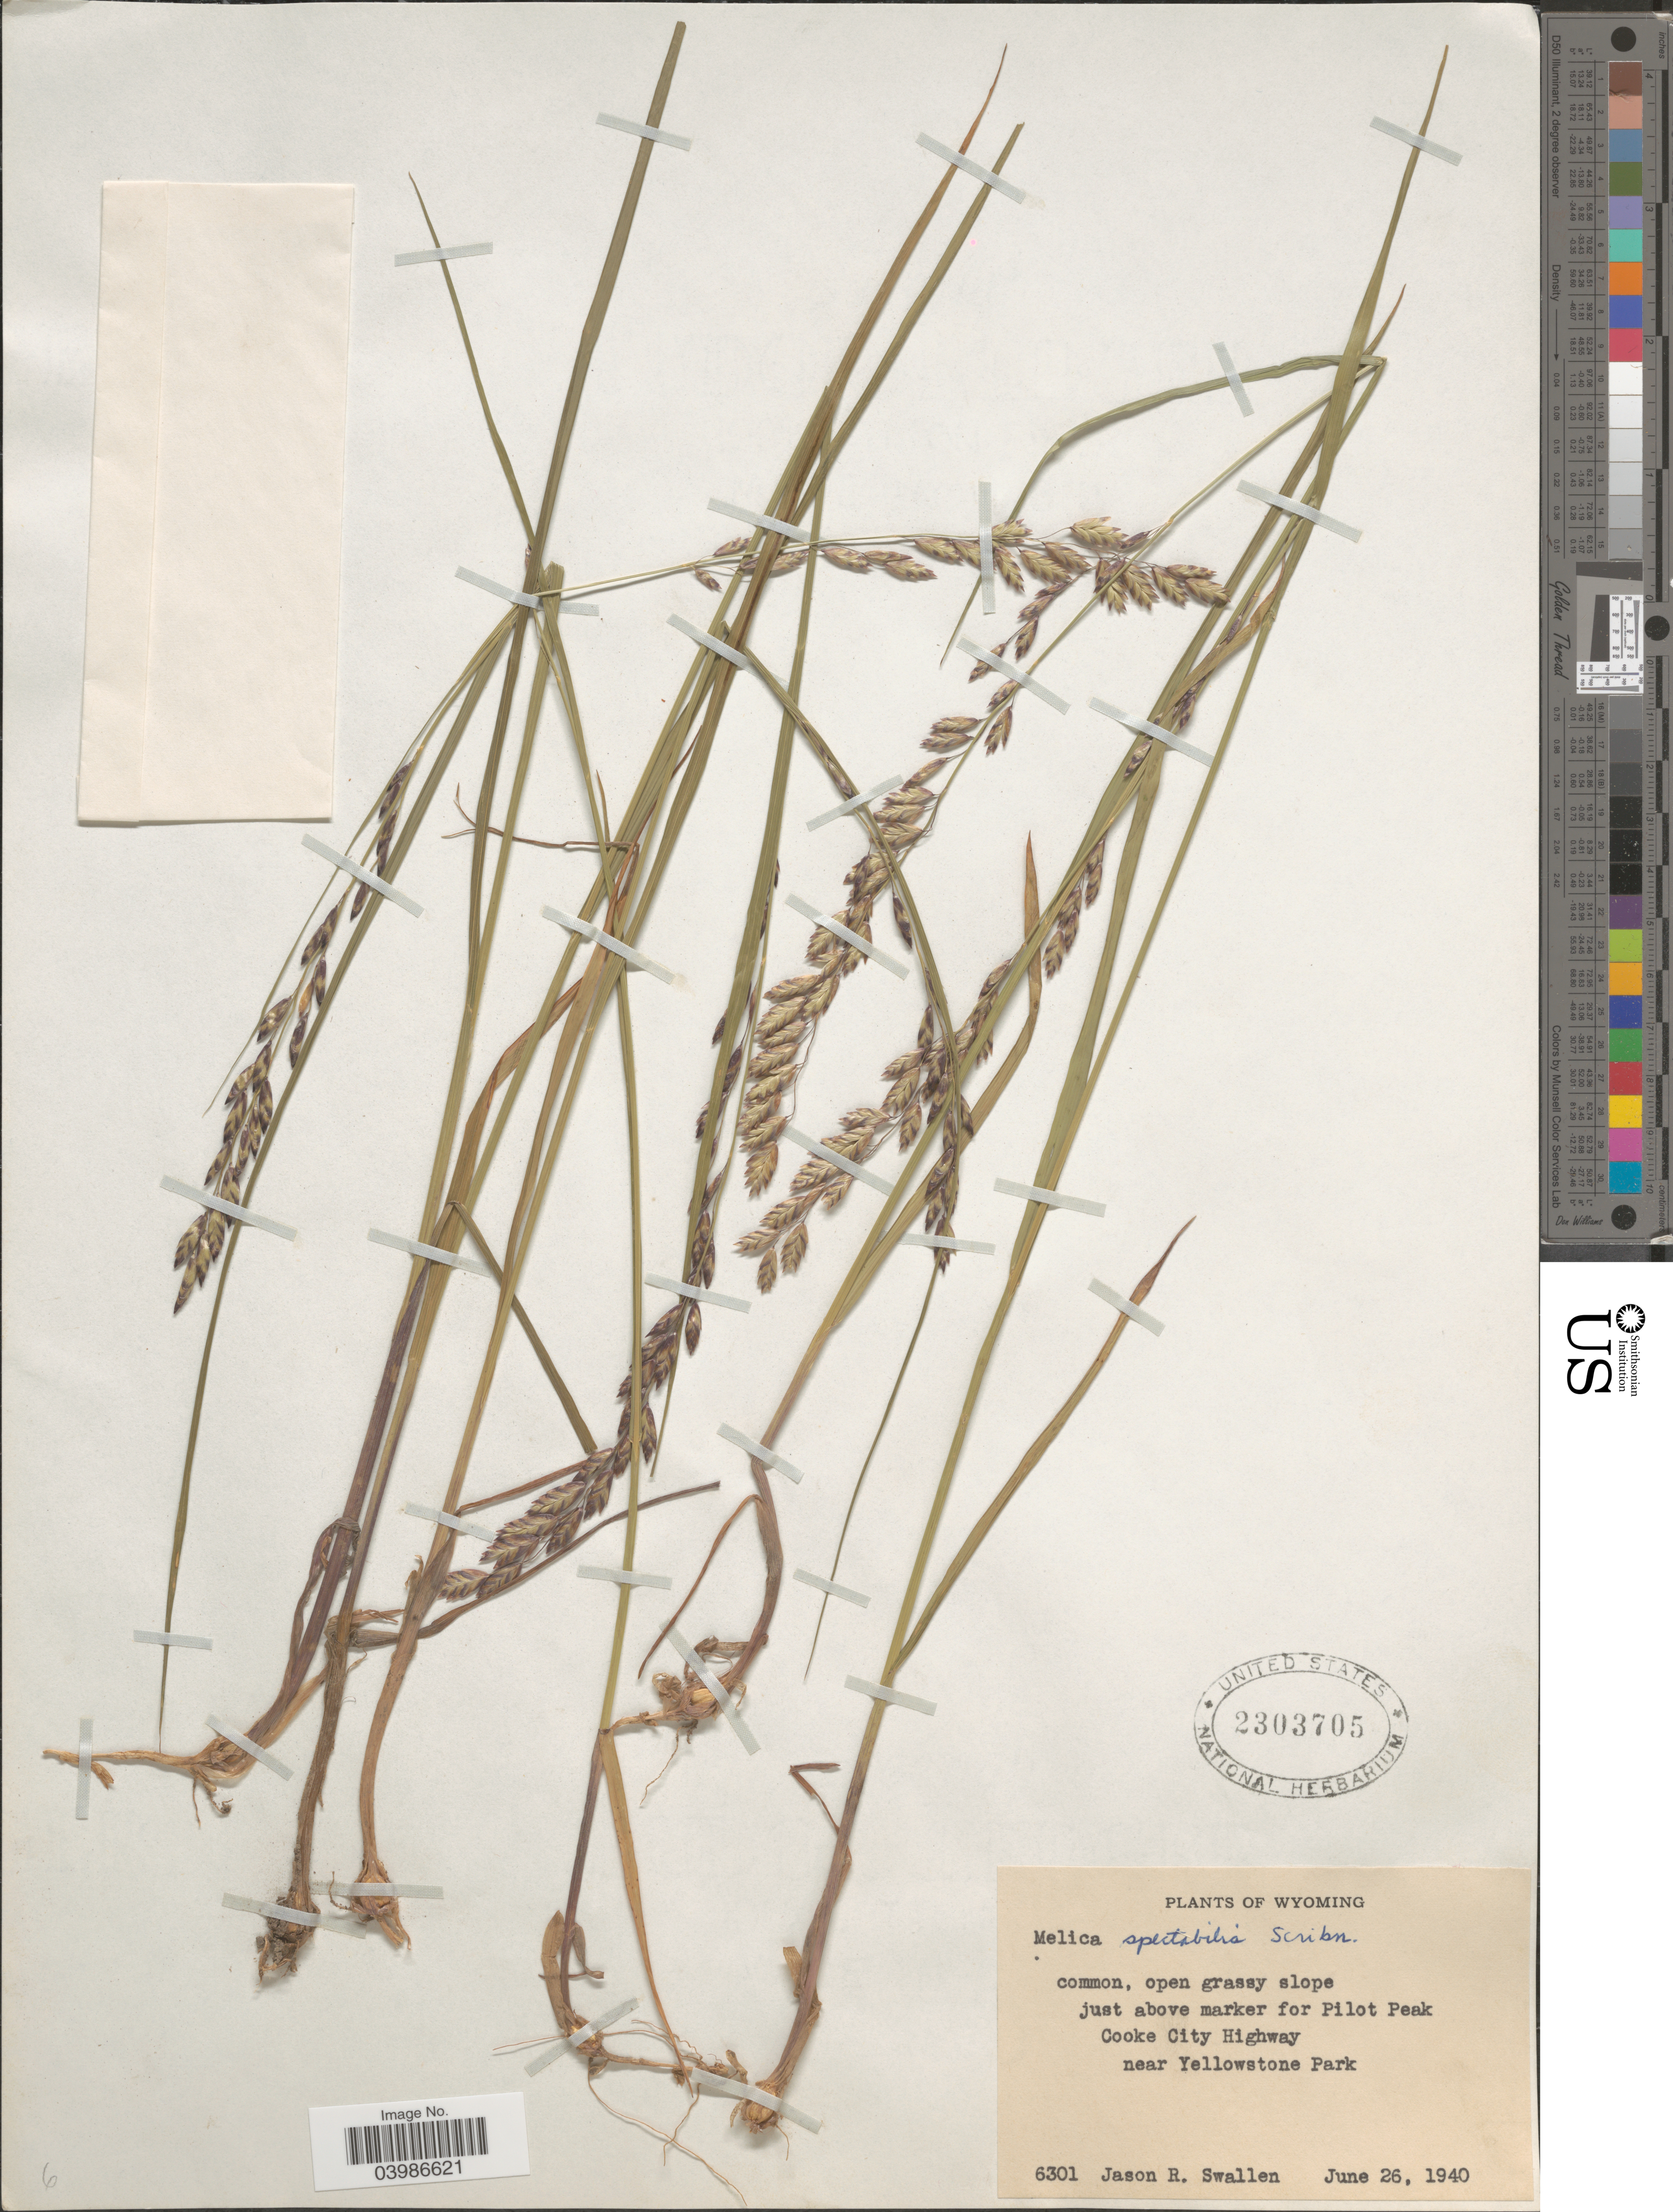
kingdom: Plantae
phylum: Tracheophyta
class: Liliopsida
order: Poales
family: Poaceae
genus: Melica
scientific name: Melica spectabilis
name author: Scribn.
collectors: J. R. Swallen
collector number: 6301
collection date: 1940-06-26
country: United States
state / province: Wyoming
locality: Open grassy slope just above marker for Pilot Peak. Cooke City Highway near Yellowstone Park.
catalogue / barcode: US 2303705